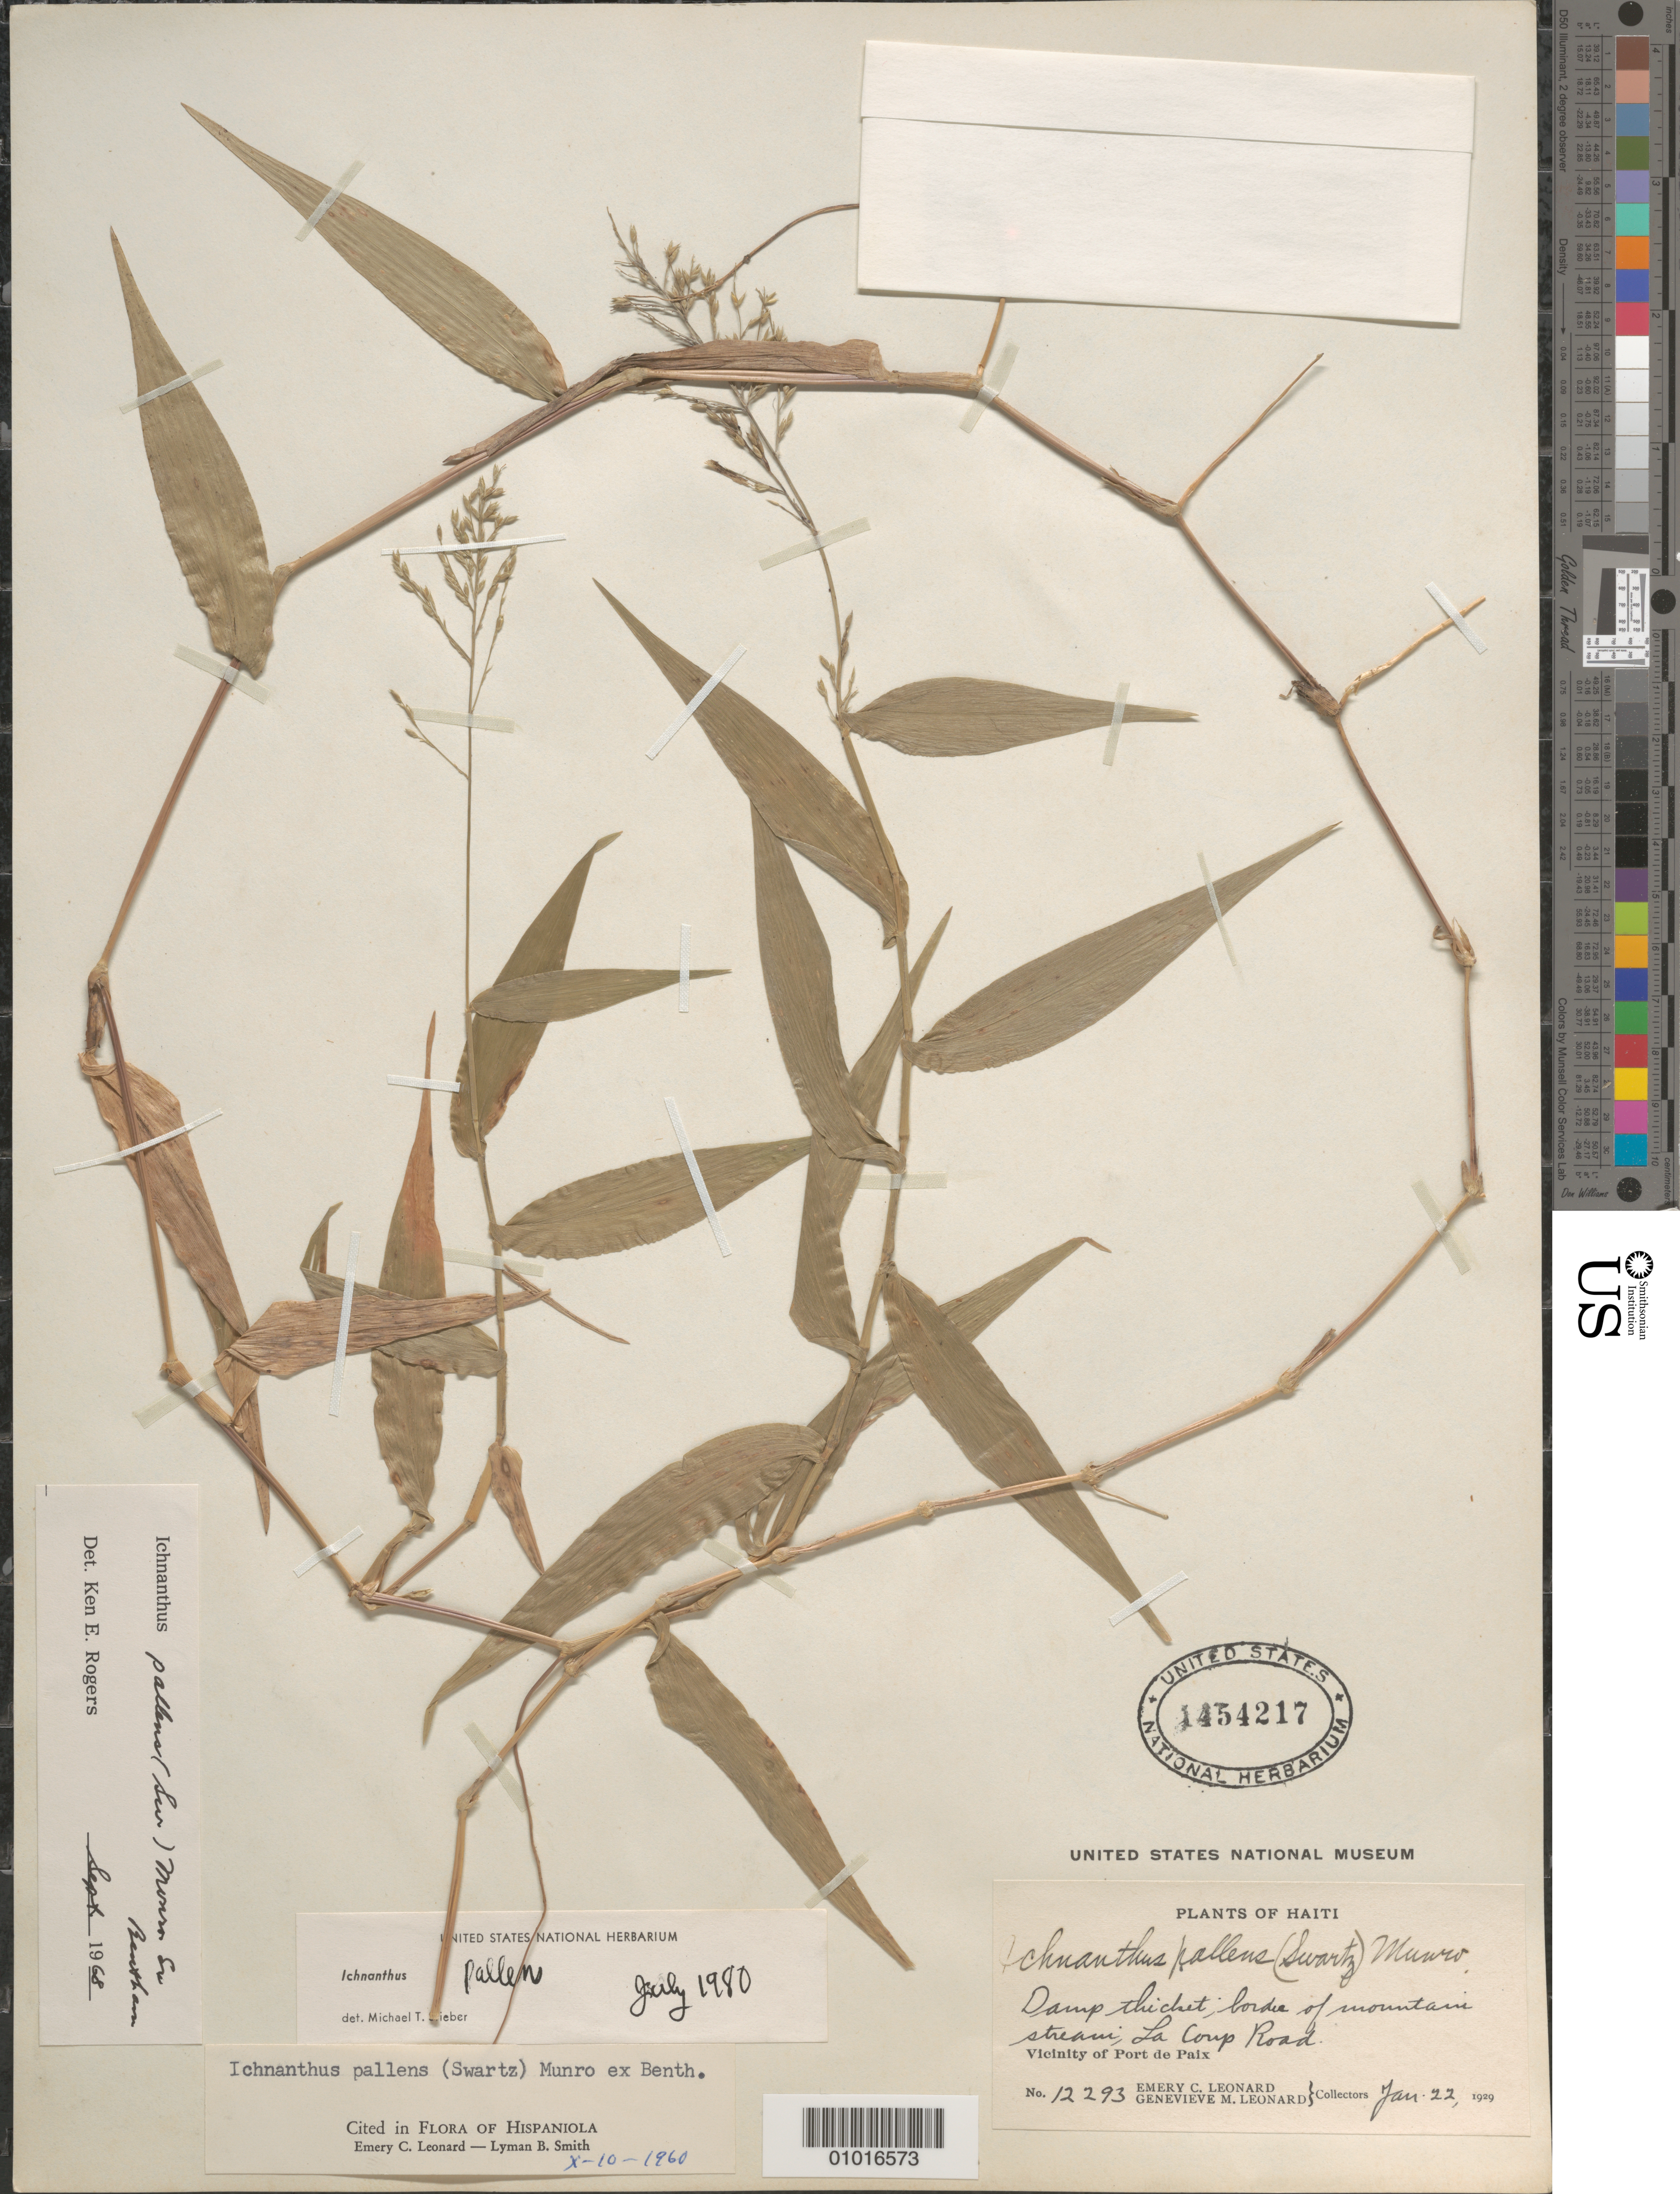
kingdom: Plantae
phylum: Tracheophyta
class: Liliopsida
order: Poales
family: Poaceae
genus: Ichnanthus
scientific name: Ichnanthus pallens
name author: (Sw.) Munro ex Benth.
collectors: E. C. Leonard & G. M. Leonard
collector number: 12293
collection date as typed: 22 Jan 1929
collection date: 1929-01-22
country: Haiti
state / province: Nord-Óuest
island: Hispaniola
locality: Vicinity of Port de Paix, La Coup Road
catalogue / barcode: US 1454217